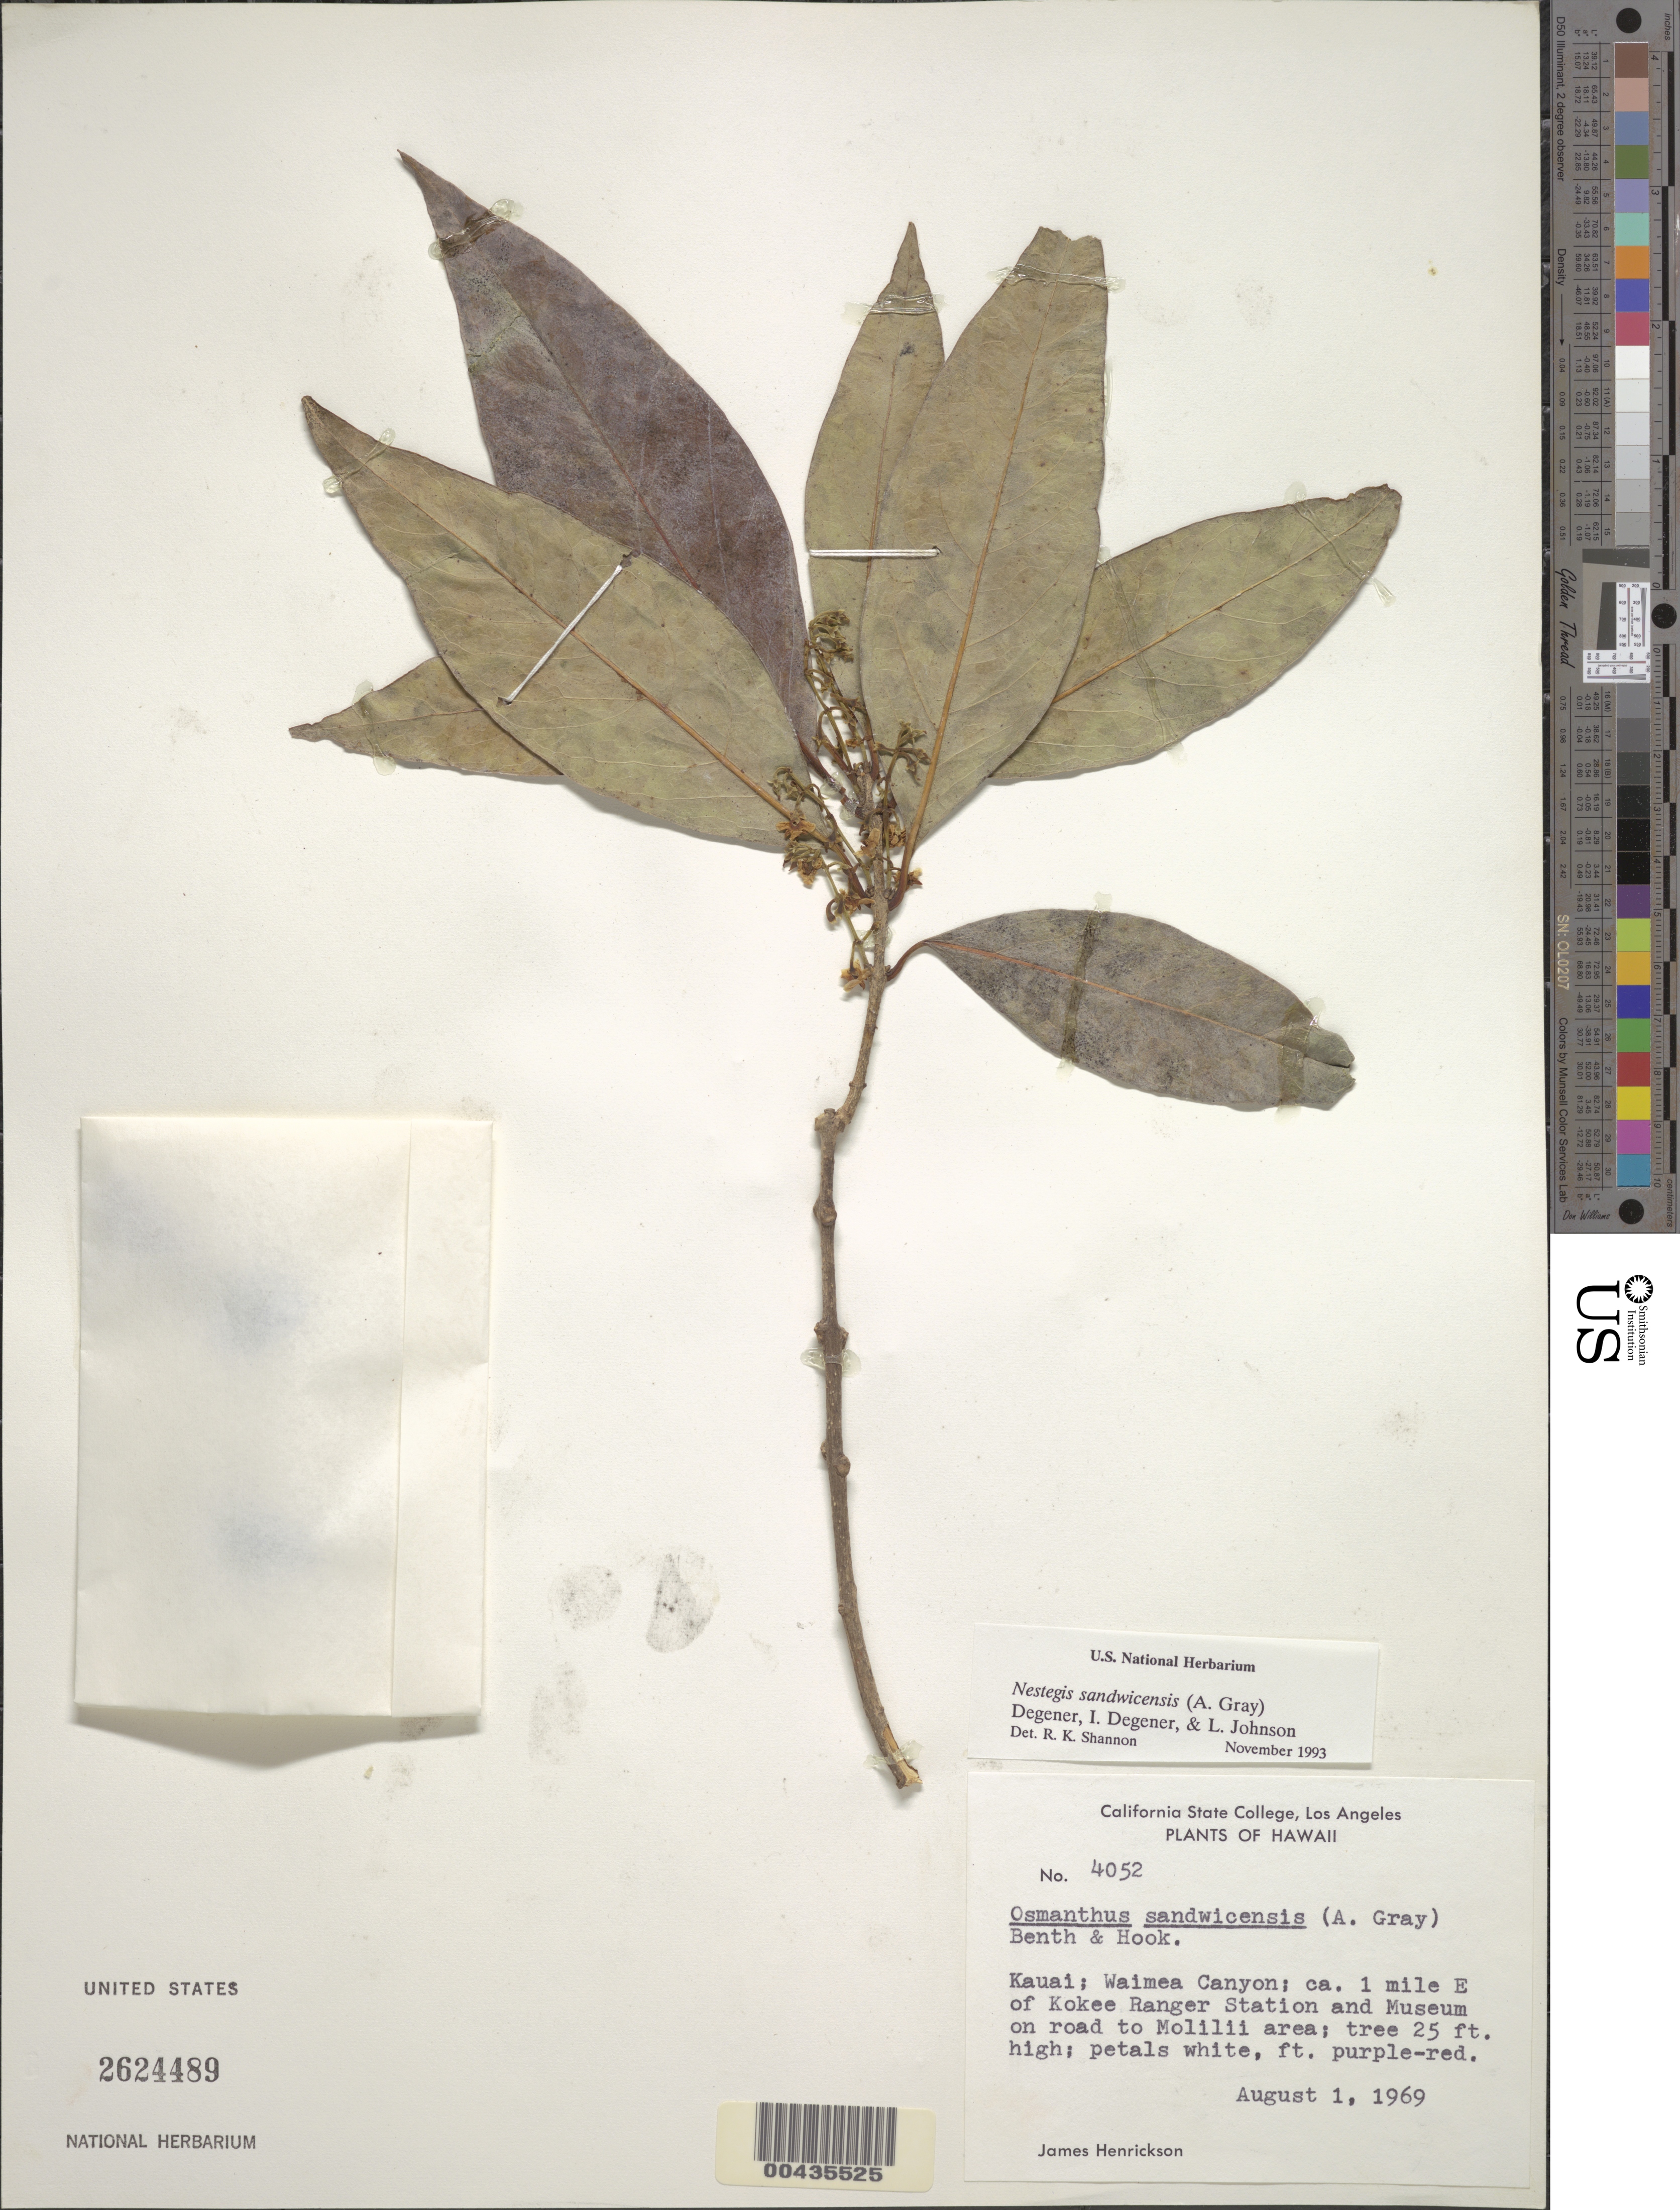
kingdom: Plantae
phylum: Tracheophyta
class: Magnoliopsida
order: Lamiales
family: Oleaceae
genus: Notelaea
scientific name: Notelaea sandwicensis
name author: (A. Gray) Hong-Wa & Besnard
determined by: Wagner, W. L., (BOT), Smithsonian Institution - National Museum of Natural History (UNITED STATES)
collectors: J. S. Henrickson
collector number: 4052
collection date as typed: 1 Aug 1969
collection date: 1969-08-01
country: United States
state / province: Hawaii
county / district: Kauai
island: Kaua'i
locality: Waimea Canyon, ca 1 mi E of Kokee Ranger Station and Museum on road to Molilii area, Kauai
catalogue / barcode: US 2624489